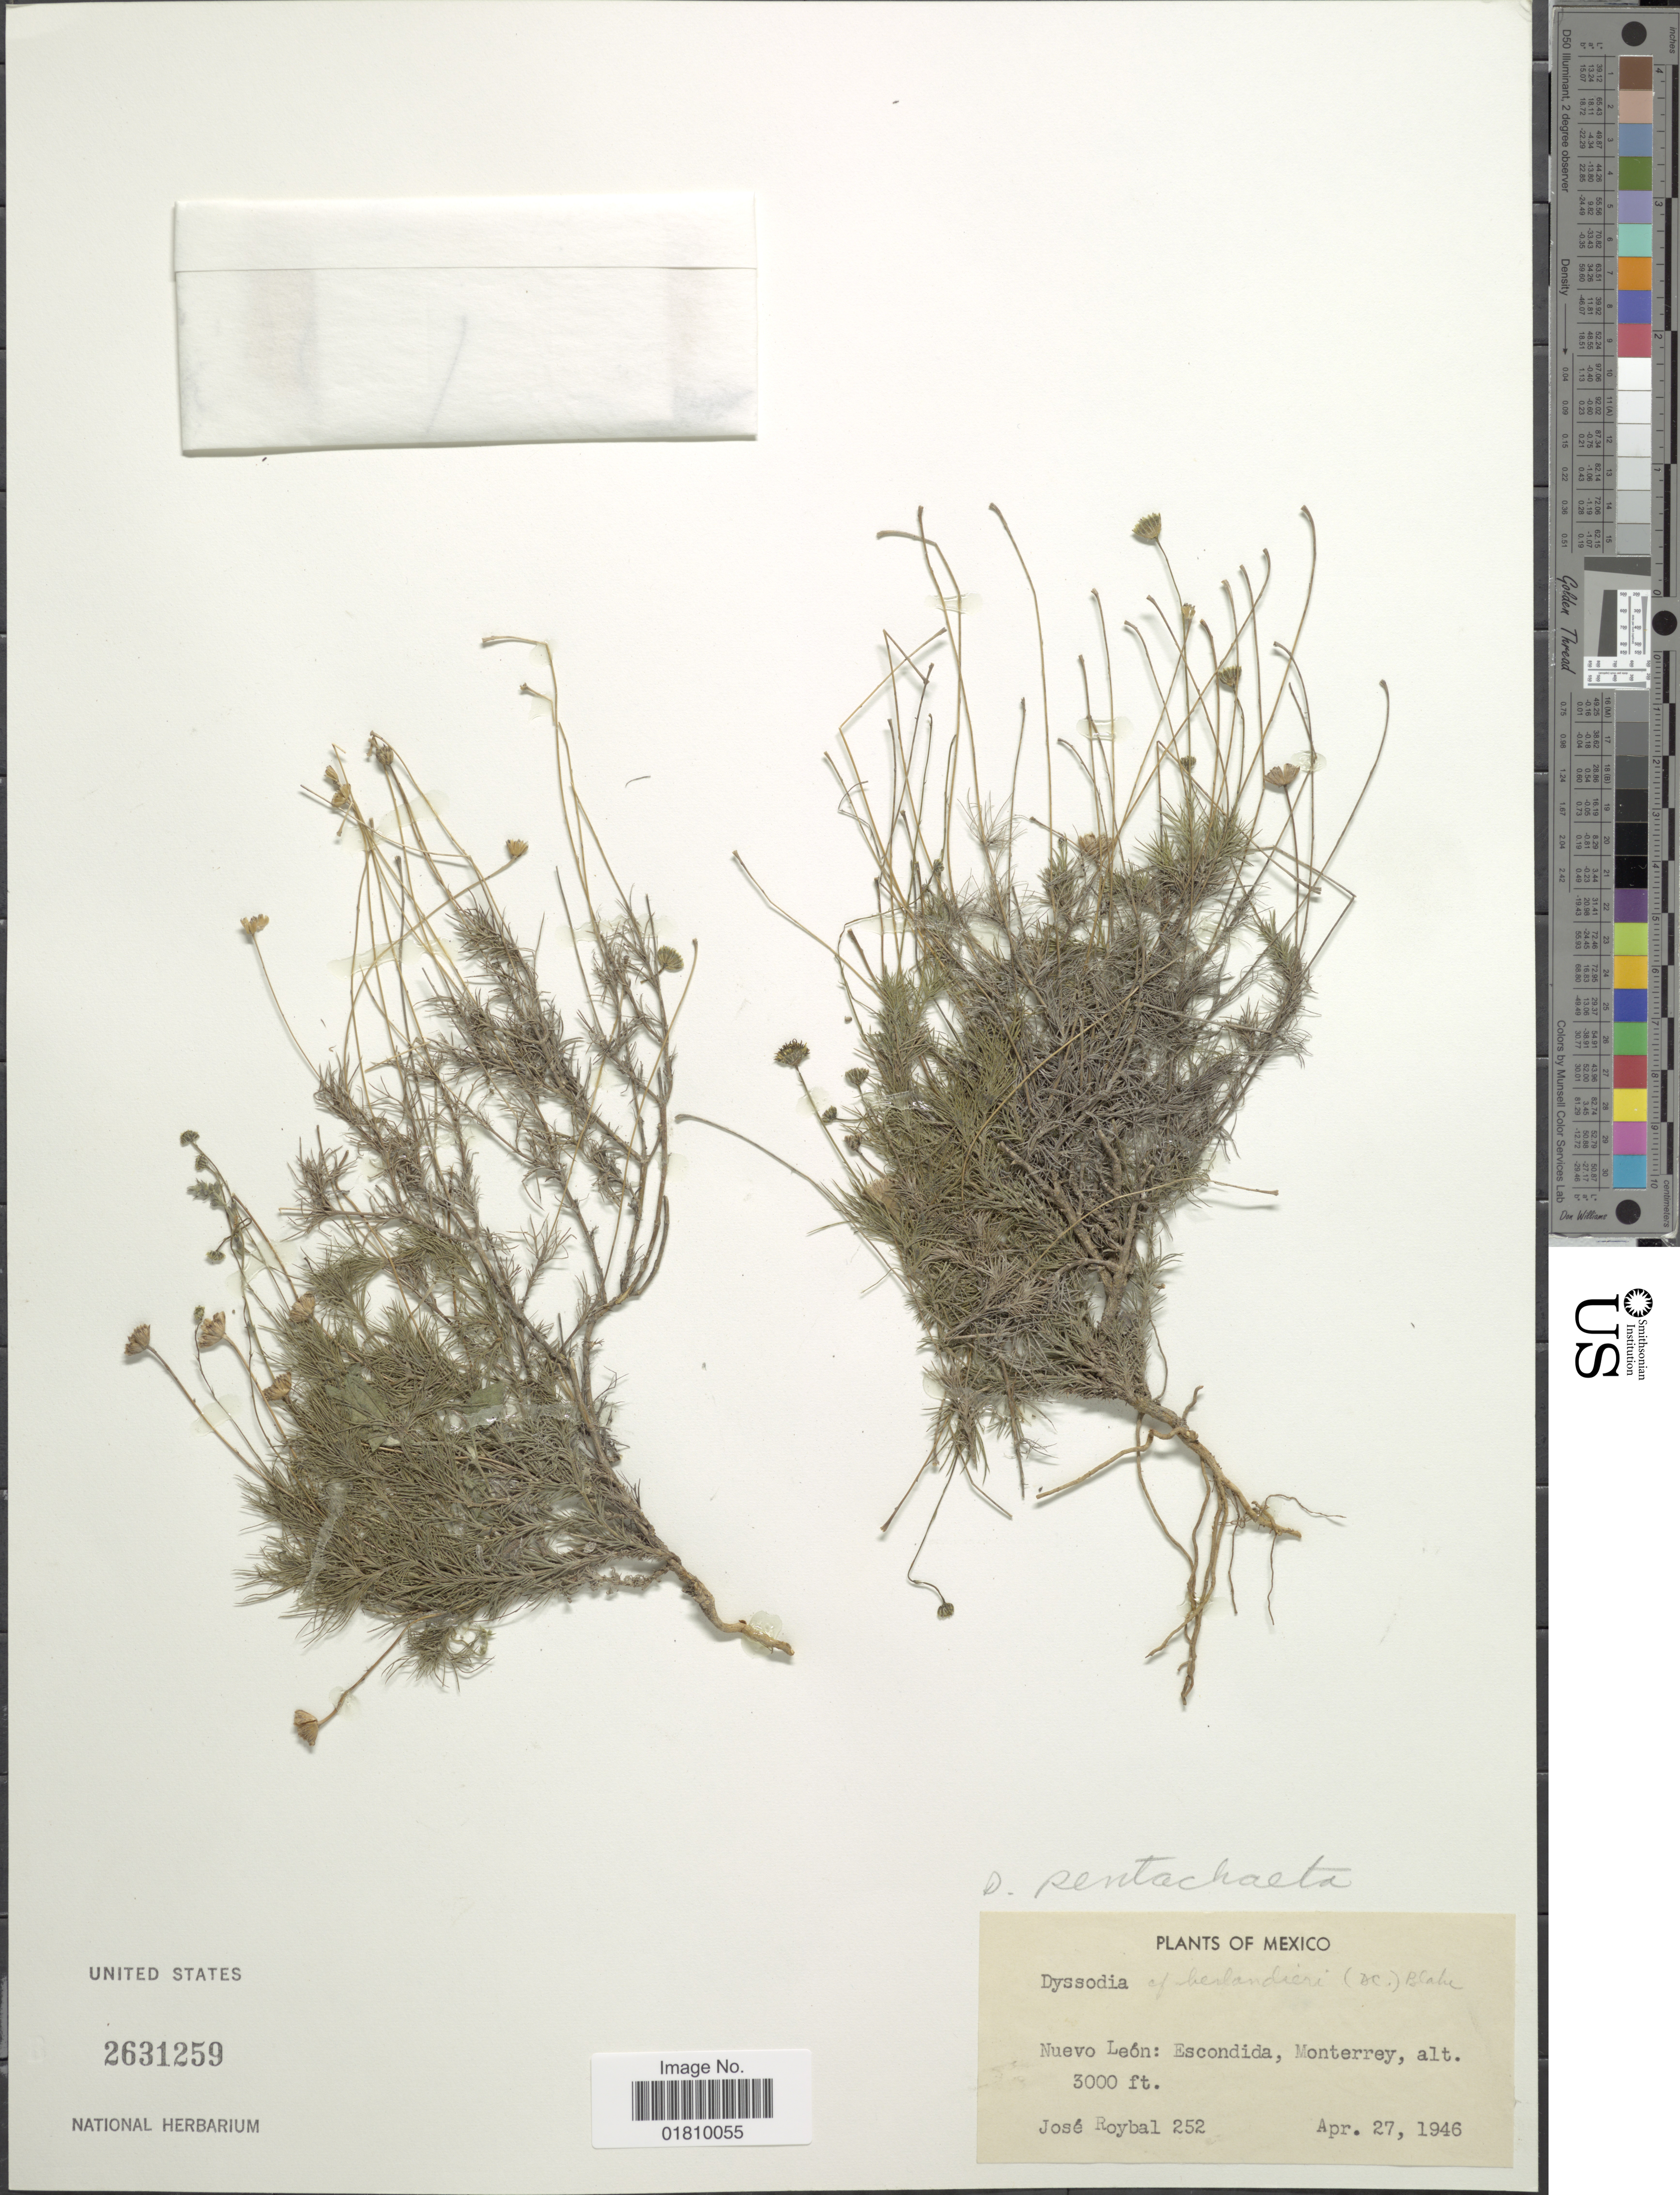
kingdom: Plantae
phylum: Tracheophyta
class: Magnoliopsida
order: Asterales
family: Asteraceae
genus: Thymophylla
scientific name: Thymophylla pentachaeta var. pentachaeta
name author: (DC.) Small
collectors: J. J. Roybal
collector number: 252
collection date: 1946-04-27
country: Mexico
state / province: Nuevo León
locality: Escondida, Monterrey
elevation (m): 914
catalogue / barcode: US 2631259